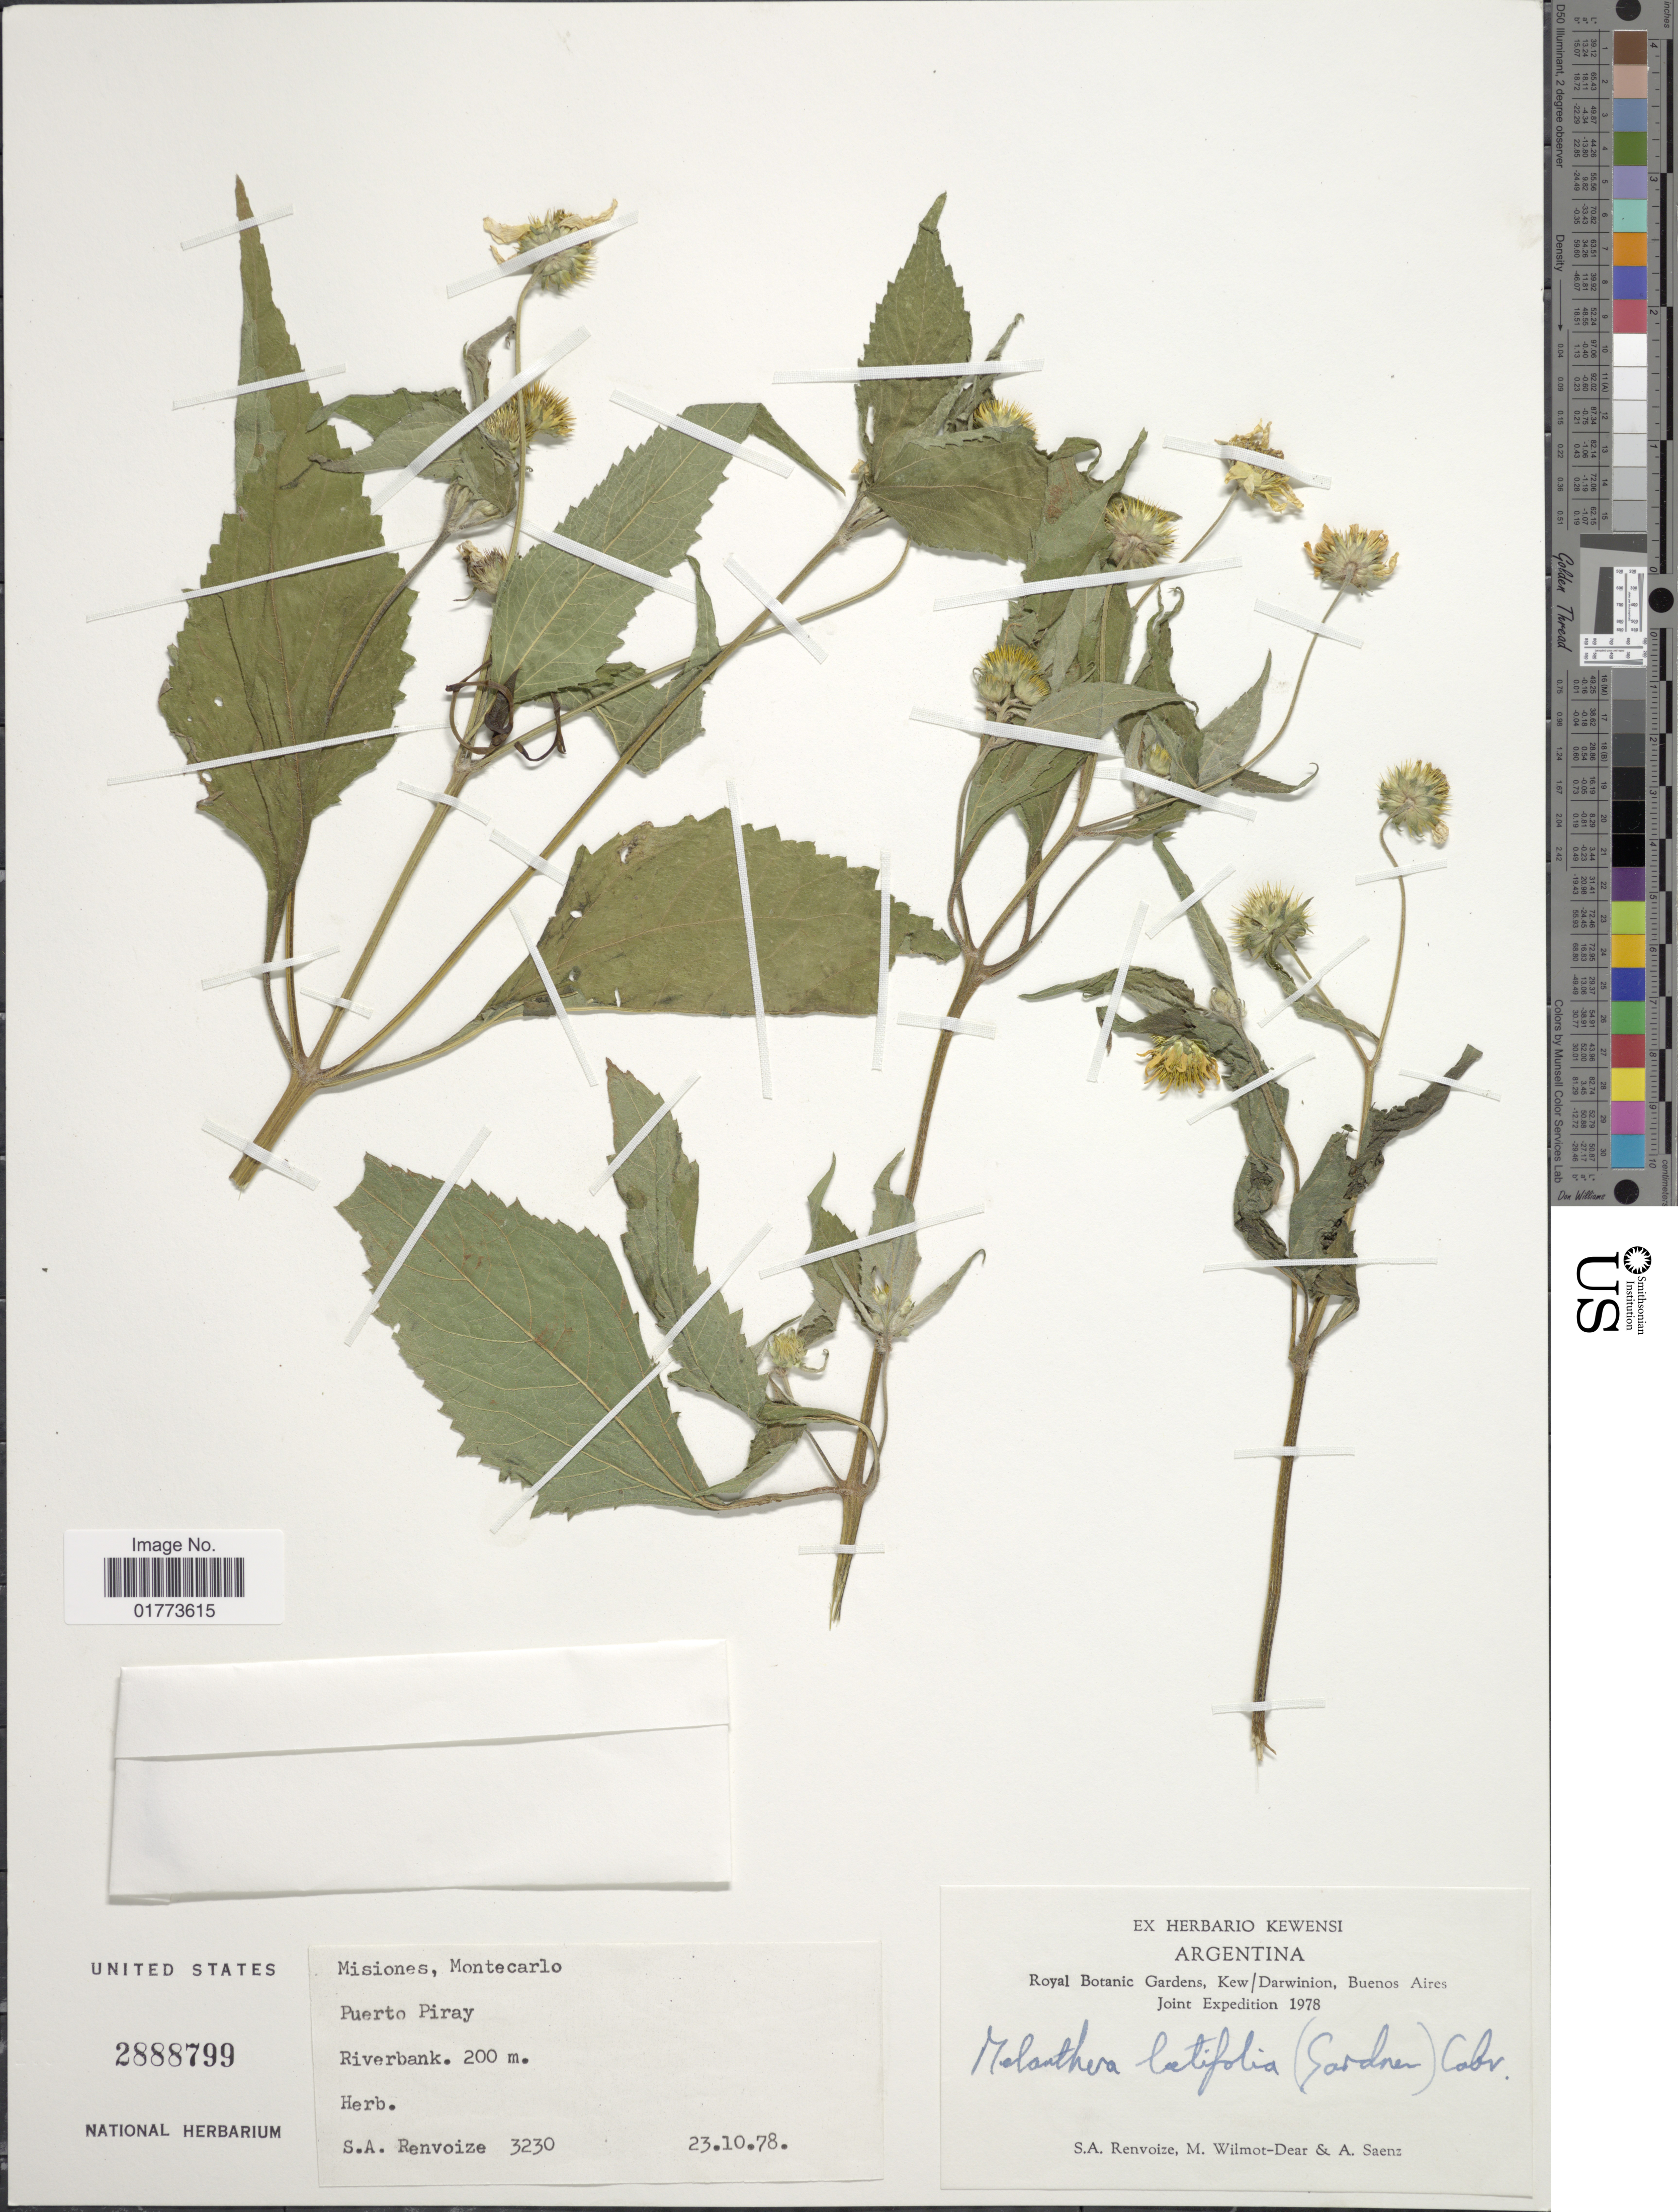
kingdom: Plantae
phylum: Tracheophyta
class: Magnoliopsida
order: Asterales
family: Asteraceae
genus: Melanthera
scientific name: Melanthera latifolia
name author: (Gardner)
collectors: S. A. Renvoize, M. Wilmot-Dear & A. Saenz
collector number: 3230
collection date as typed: Transcribed d/m/y: 23/10/78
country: Argentina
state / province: Misiones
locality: Montecarlo, Puerto Piray, Riverbank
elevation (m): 200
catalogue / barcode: US 2888799